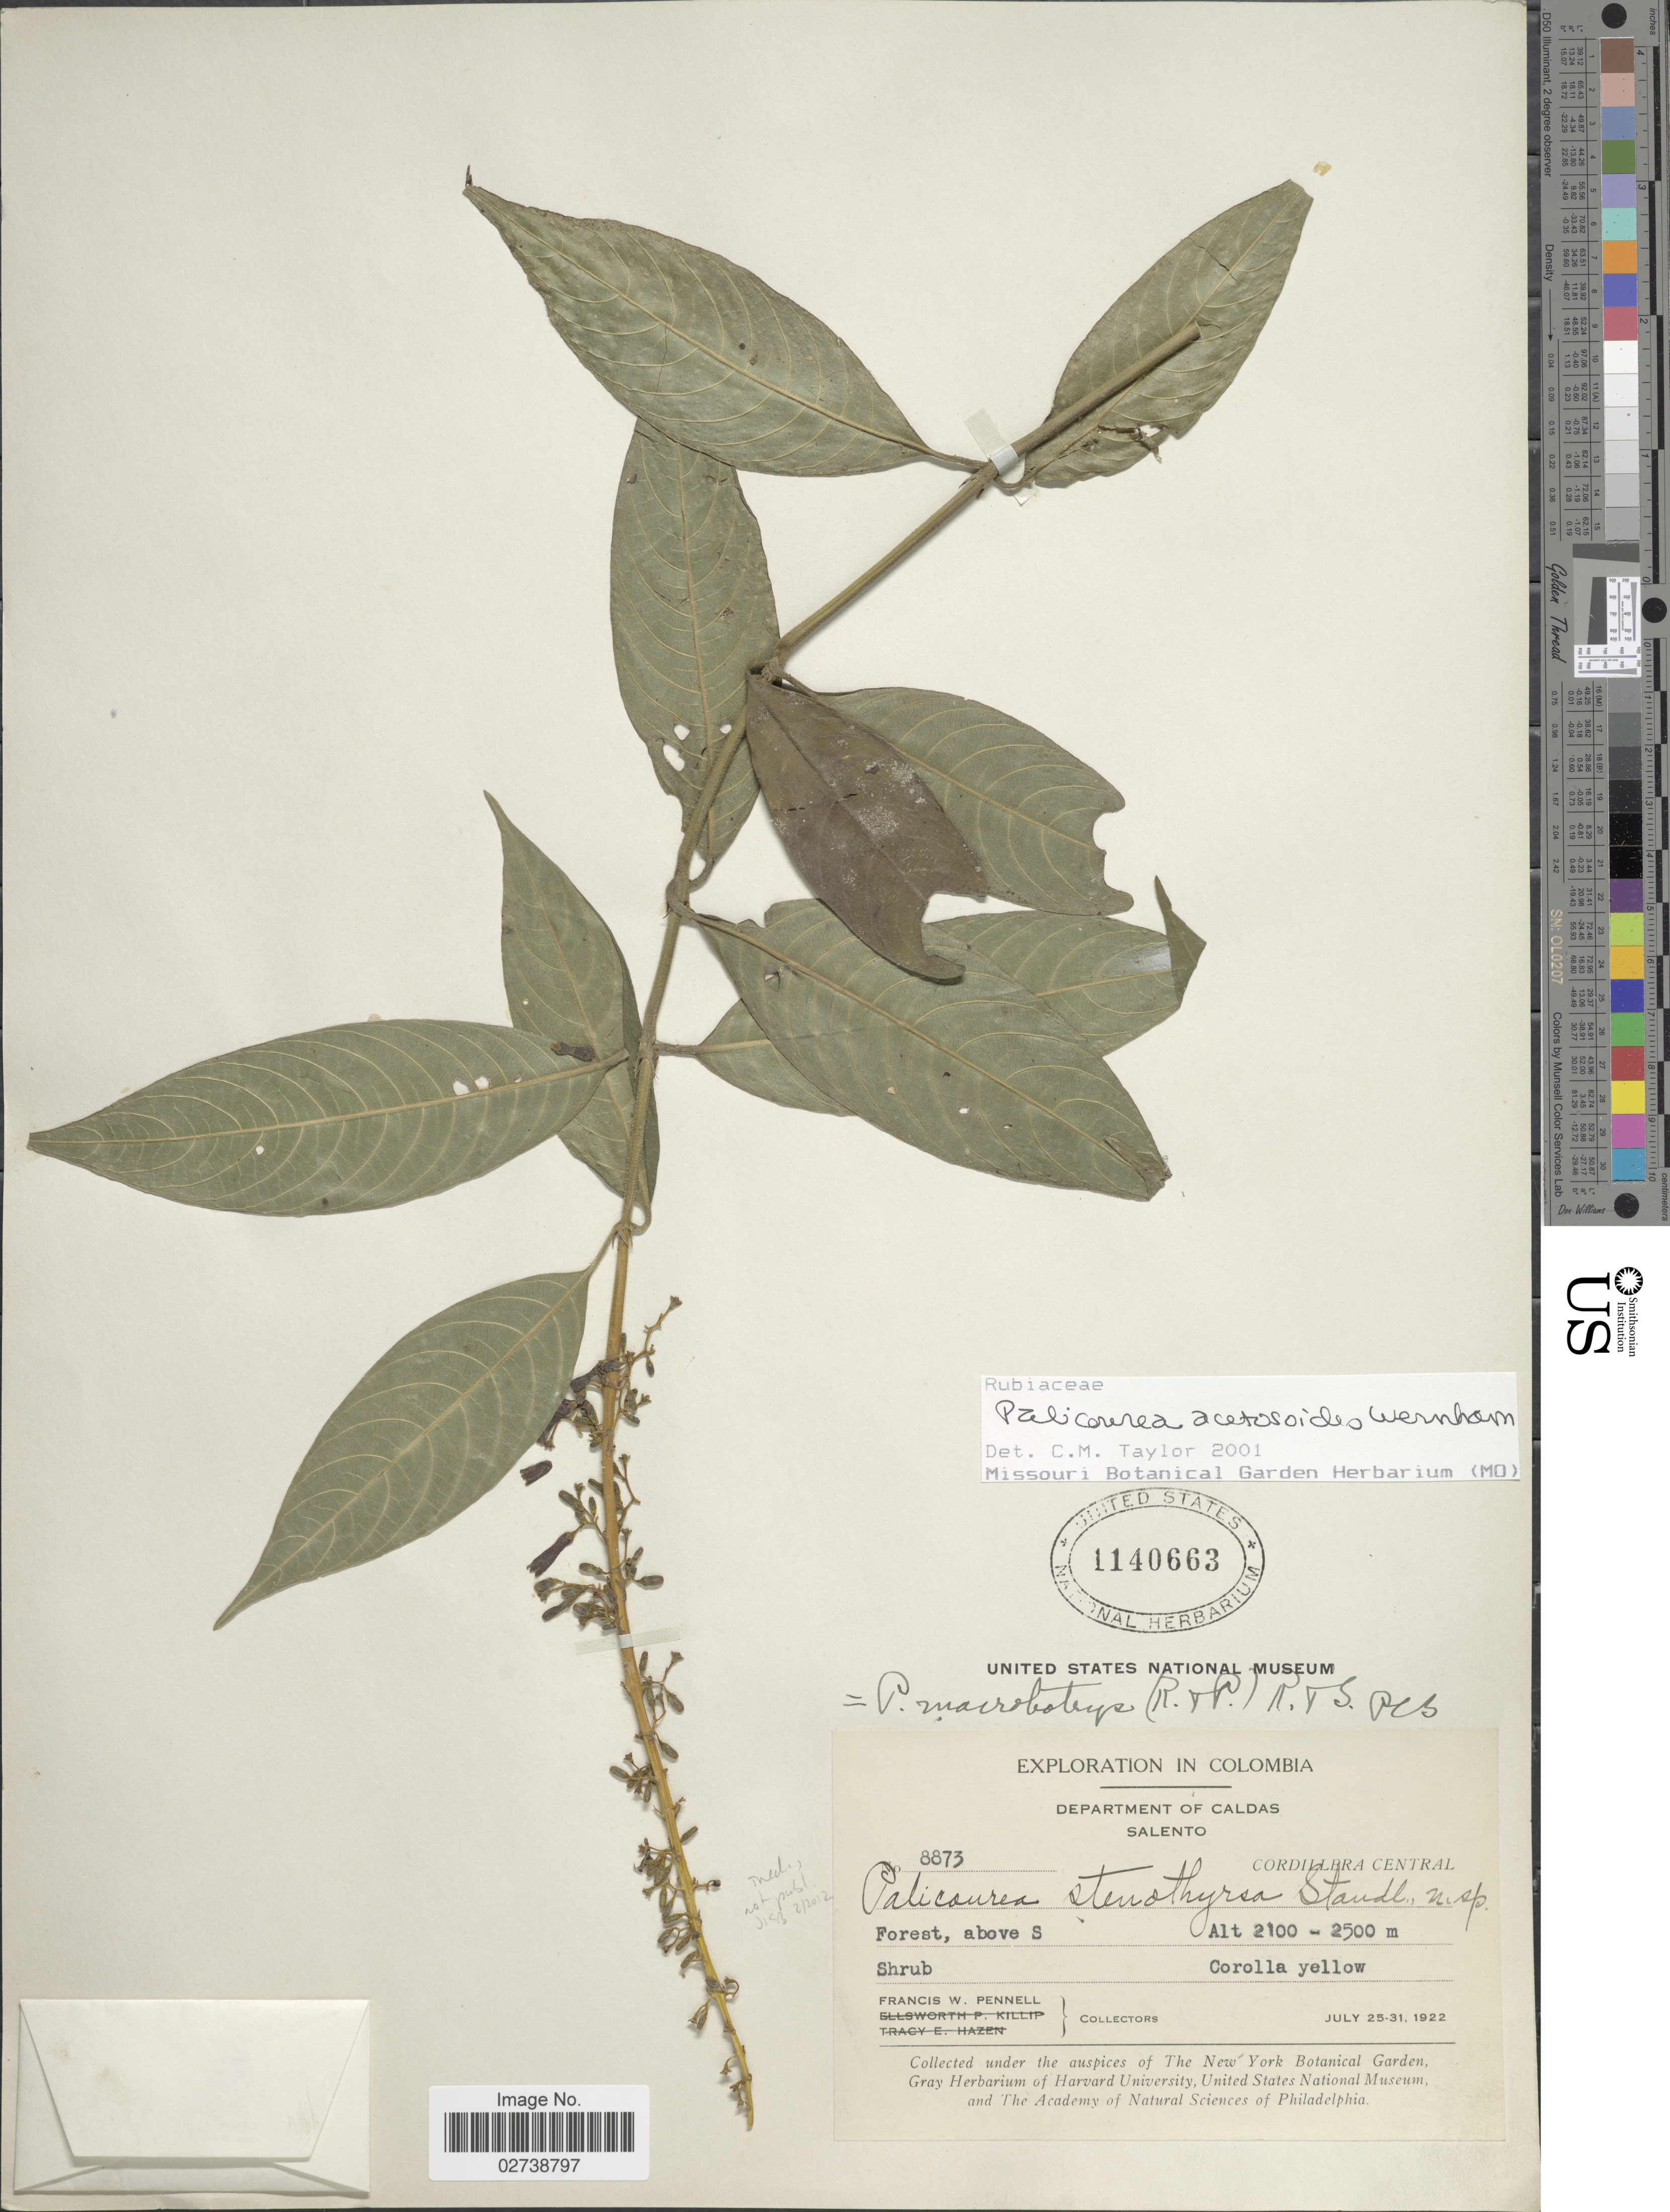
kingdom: Plantae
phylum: Tracheophyta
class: Magnoliopsida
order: Gentianales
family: Rubiaceae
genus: Palicourea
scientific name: Palicourea acetosoides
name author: Wernham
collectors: F. W. Pennell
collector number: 8873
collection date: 1922-07-25/1922-07-31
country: Colombia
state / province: Caldas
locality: Department of Caldas, Salento, Cordillera Central, Forest, above S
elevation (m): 2100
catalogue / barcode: US 1140663